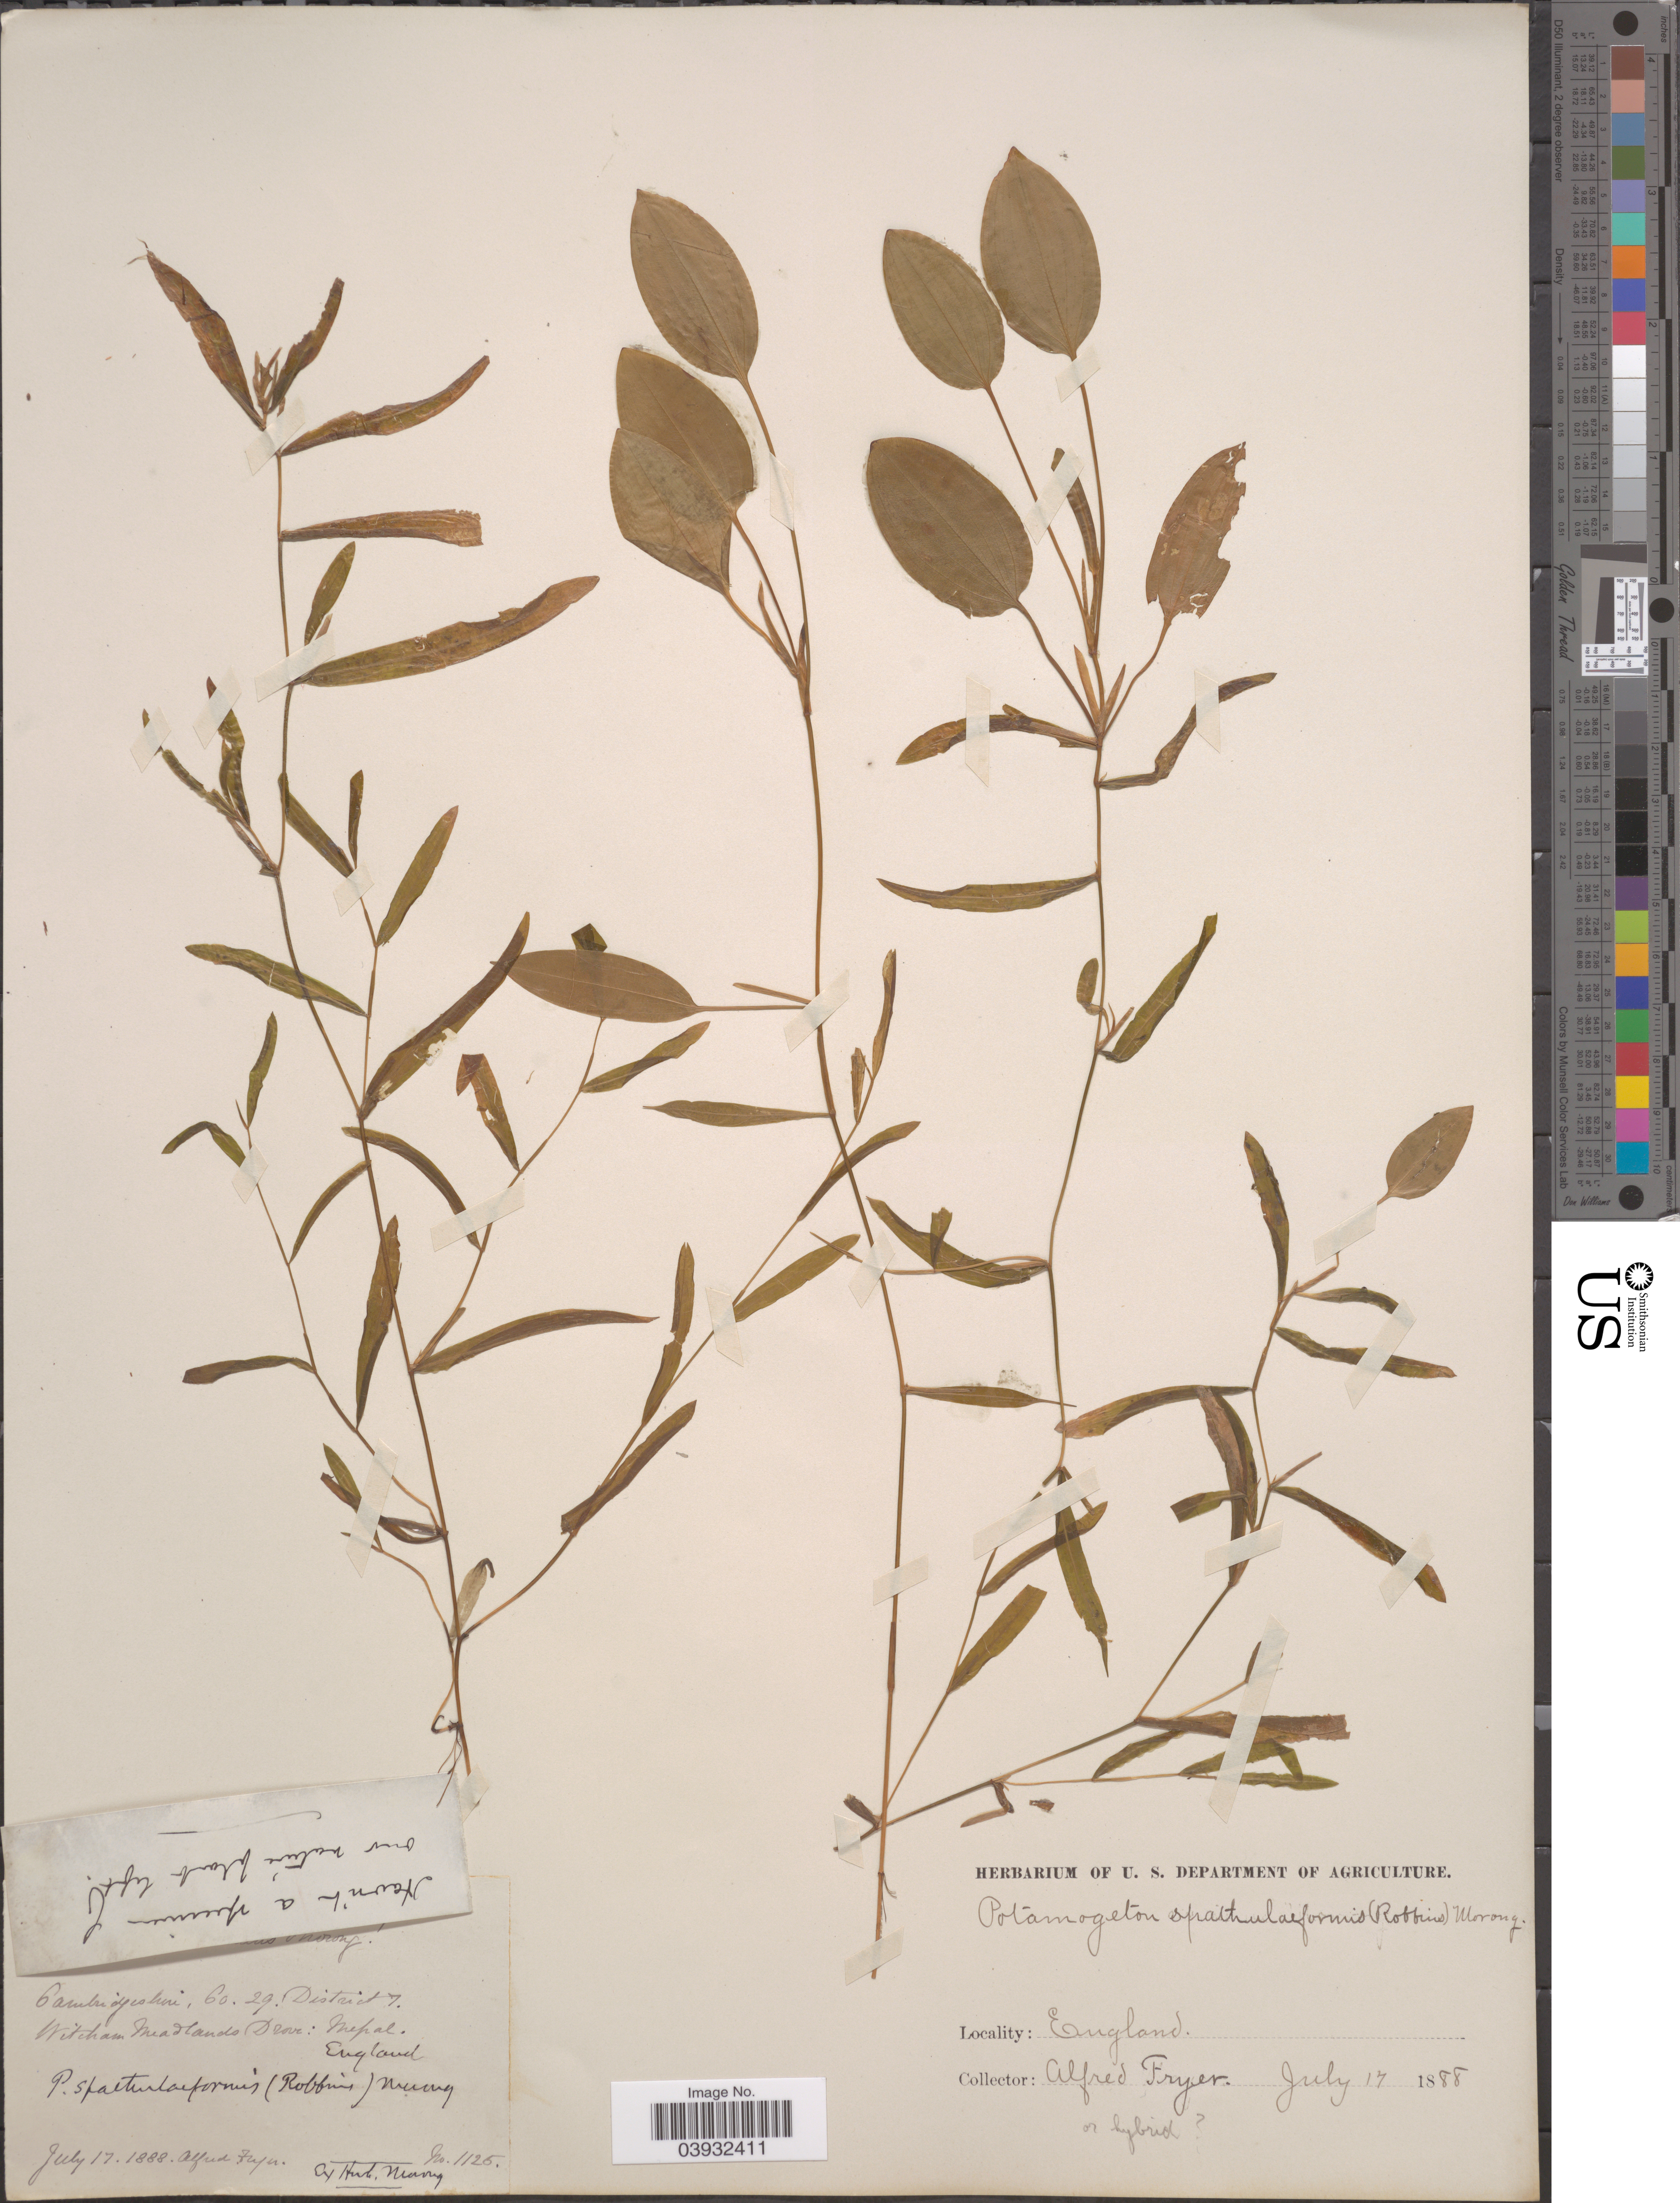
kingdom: Plantae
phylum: Tracheophyta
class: Liliopsida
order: Alismatales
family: Potamogetonaceae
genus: Potamogeton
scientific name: Potamogeton spathuliformis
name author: (J.W. Robbins) Morong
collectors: A. Fryer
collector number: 1125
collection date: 1888-07-17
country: United Kingdom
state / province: England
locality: Cambridgeshire, Co 29. District Witcham Meadlands Drove, Mepal.